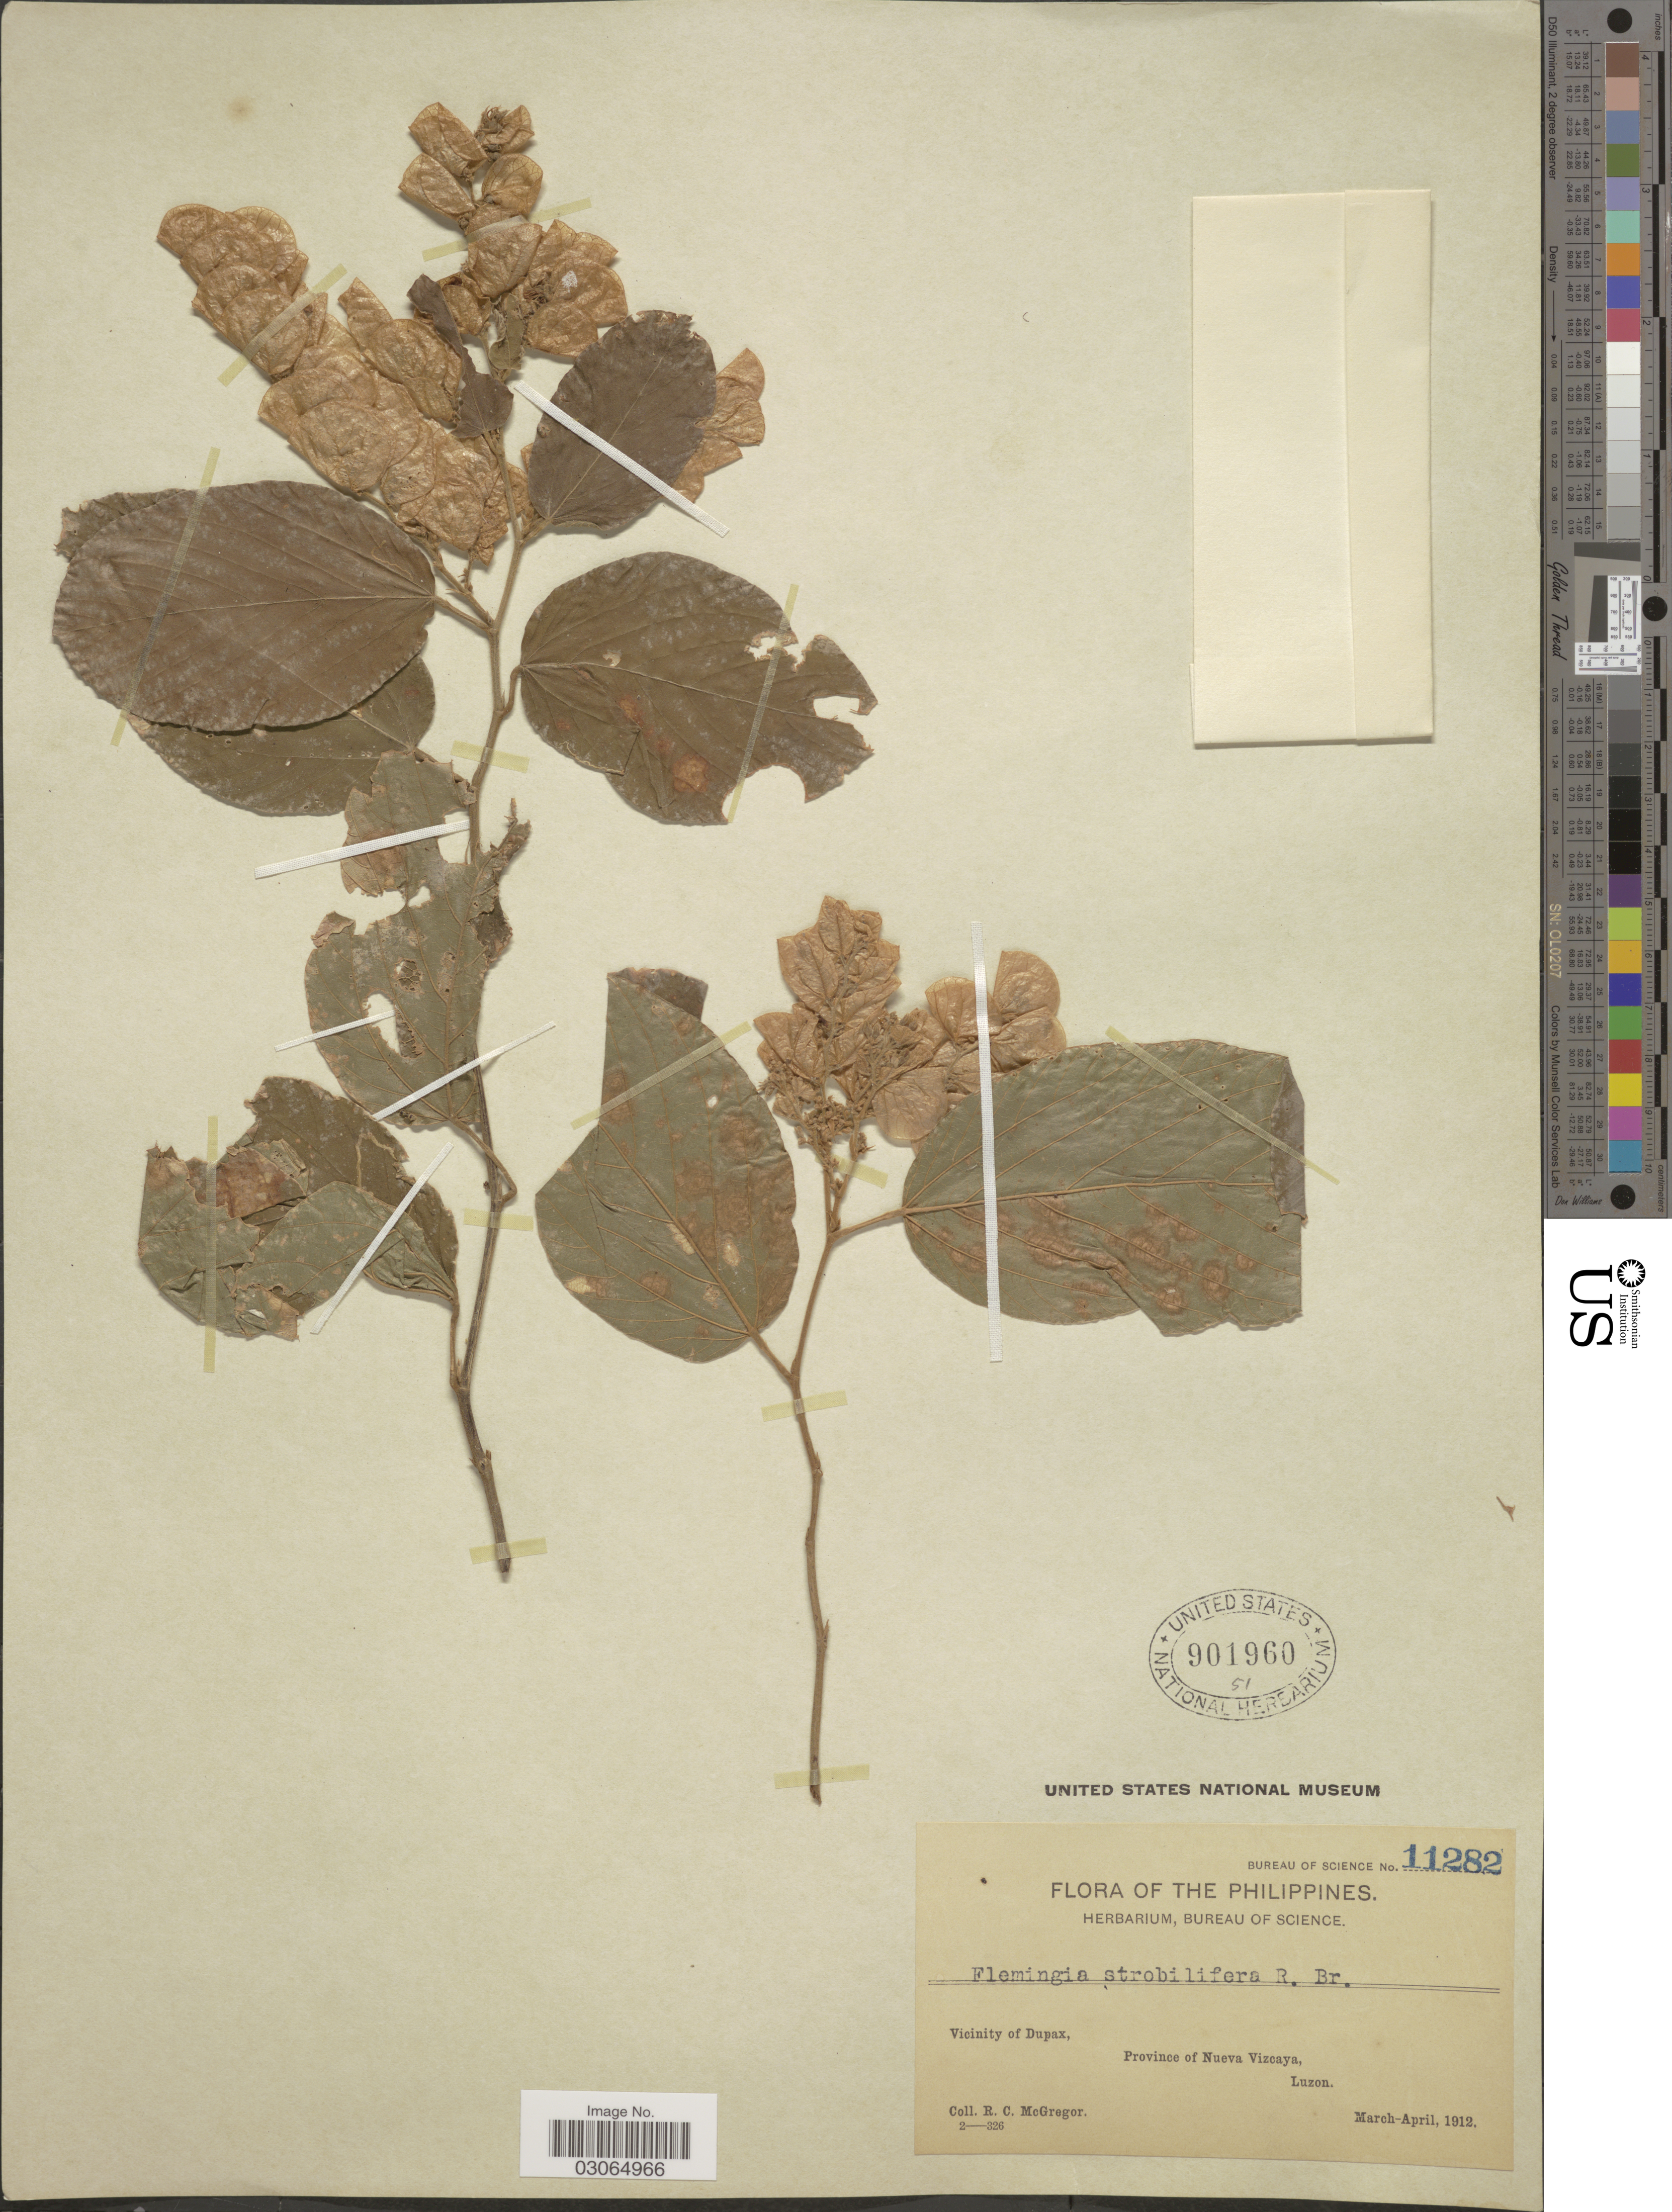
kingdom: Plantae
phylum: Tracheophyta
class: Magnoliopsida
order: Fabales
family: Fabaceae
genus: Flemingia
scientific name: Flemingia strobilifera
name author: (L.) W.T. Aiton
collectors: R. C. McGregor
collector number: Bureau of Science 11282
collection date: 1912-03/1912-04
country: Philippines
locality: Vicinity of Dupax, Province of Nueva Vizcaya, Luzon.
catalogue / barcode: US 901960